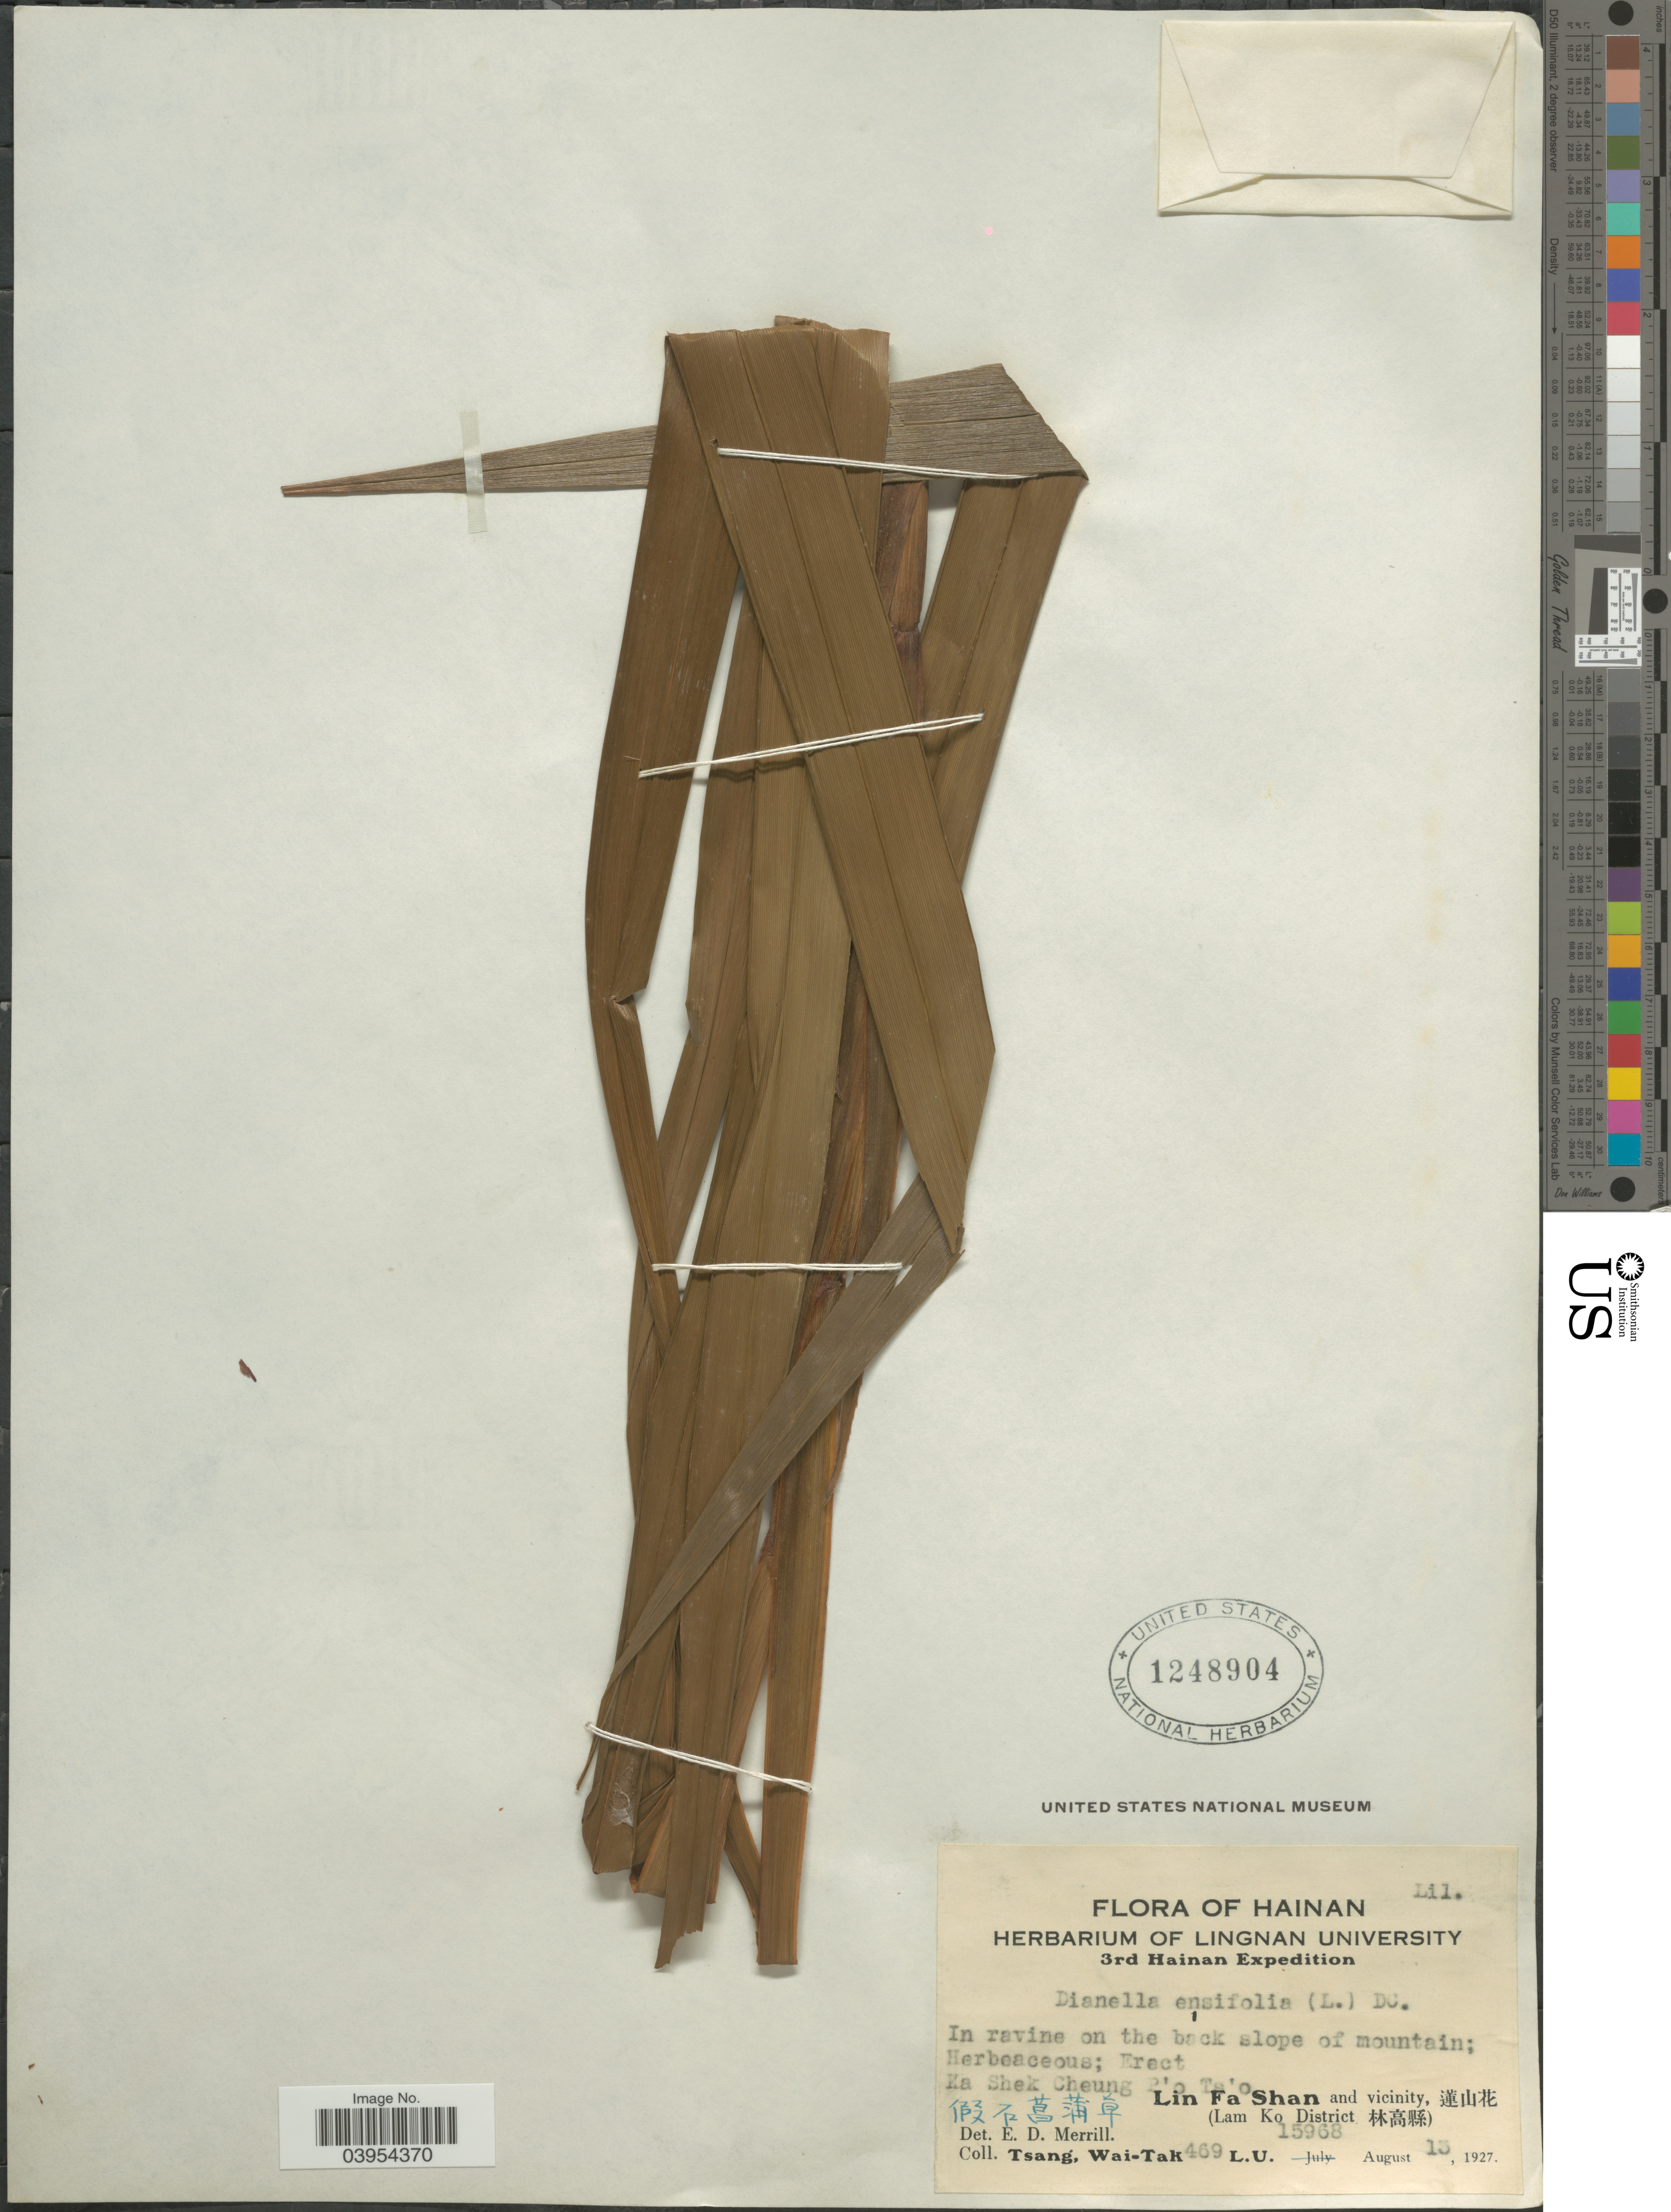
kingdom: Plantae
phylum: Tracheophyta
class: Liliopsida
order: Asparagales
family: Asphodelaceae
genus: Dianella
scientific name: Dianella ensifolia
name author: (L.) DC.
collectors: W. T. Tsang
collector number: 469 L.U.15968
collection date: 1927-08-13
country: China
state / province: Hainan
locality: KahekCheung P'o Ts'o. Lin Fa Shan and vicinity, (Lam Ko District).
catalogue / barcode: US 1248904